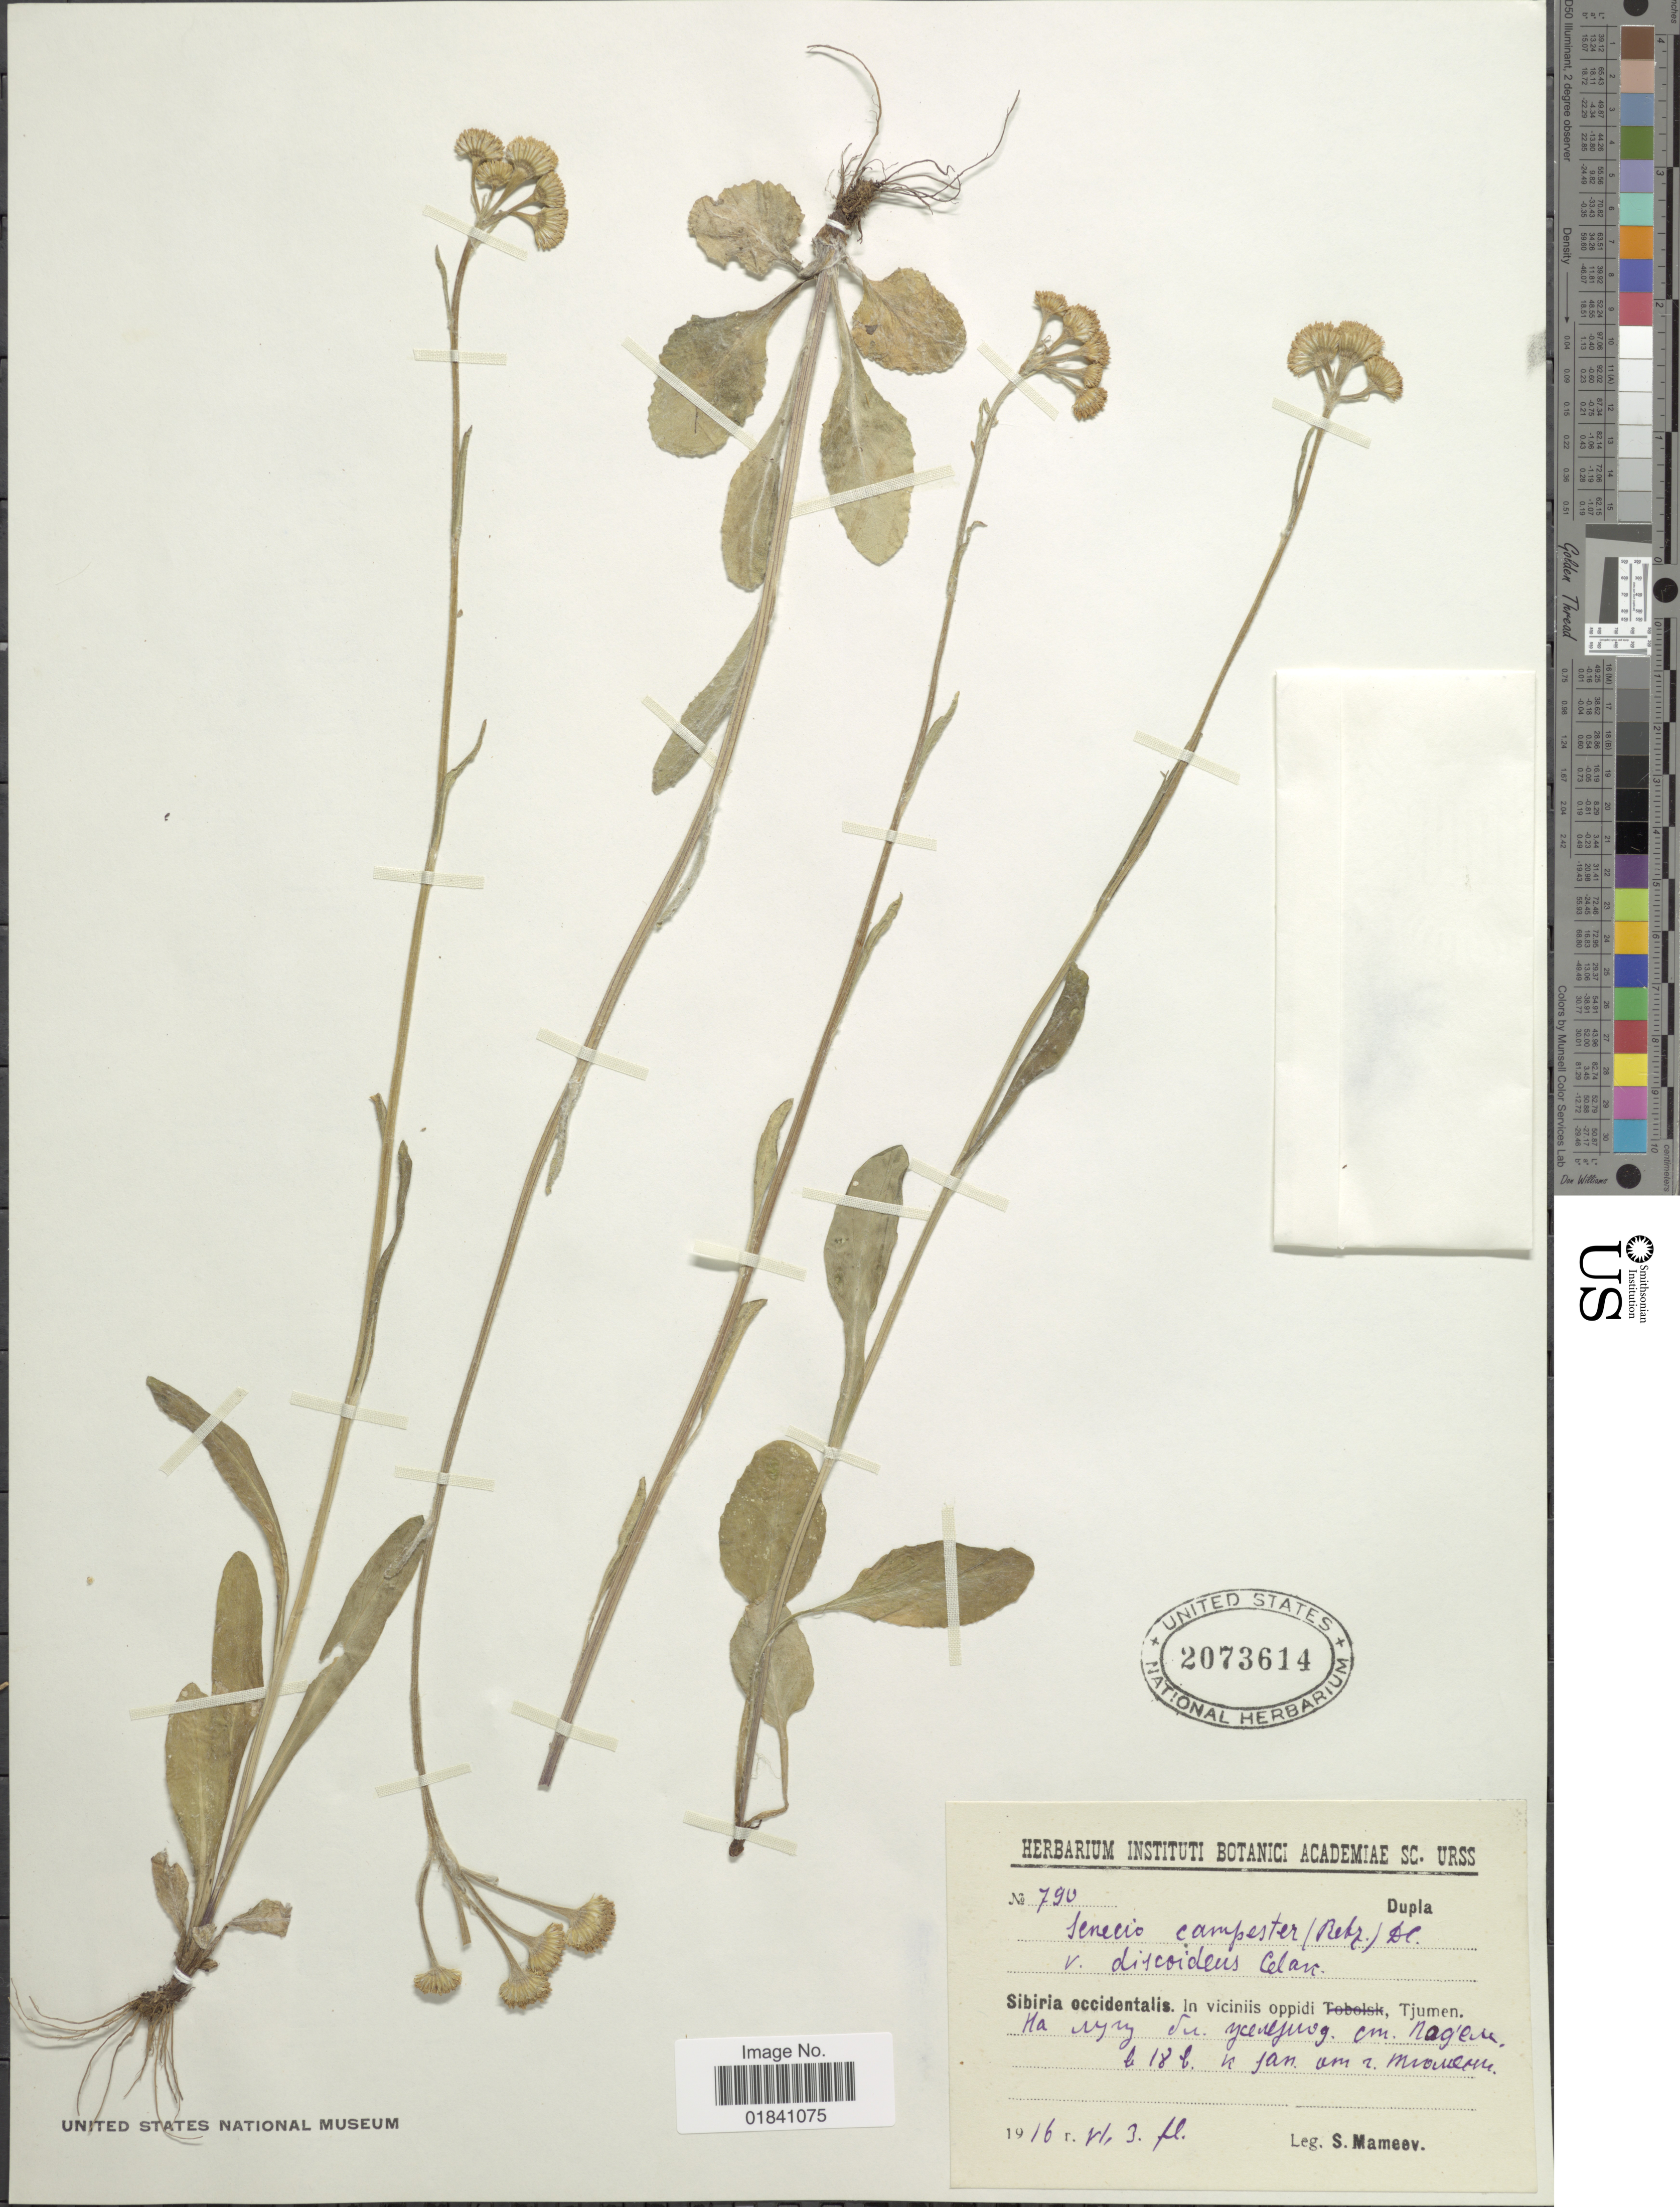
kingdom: Plantae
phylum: Tracheophyta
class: Magnoliopsida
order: Asterales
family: Asteraceae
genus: Senecio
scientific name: Senecio campestris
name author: DC.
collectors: S. Mameev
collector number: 790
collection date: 1916-06-03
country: Russian Federation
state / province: Tyumen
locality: Sibiria occidentalis. In viciniis oppidi, Tyumen. 19.2 km W of Tyumen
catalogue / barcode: US 2073614